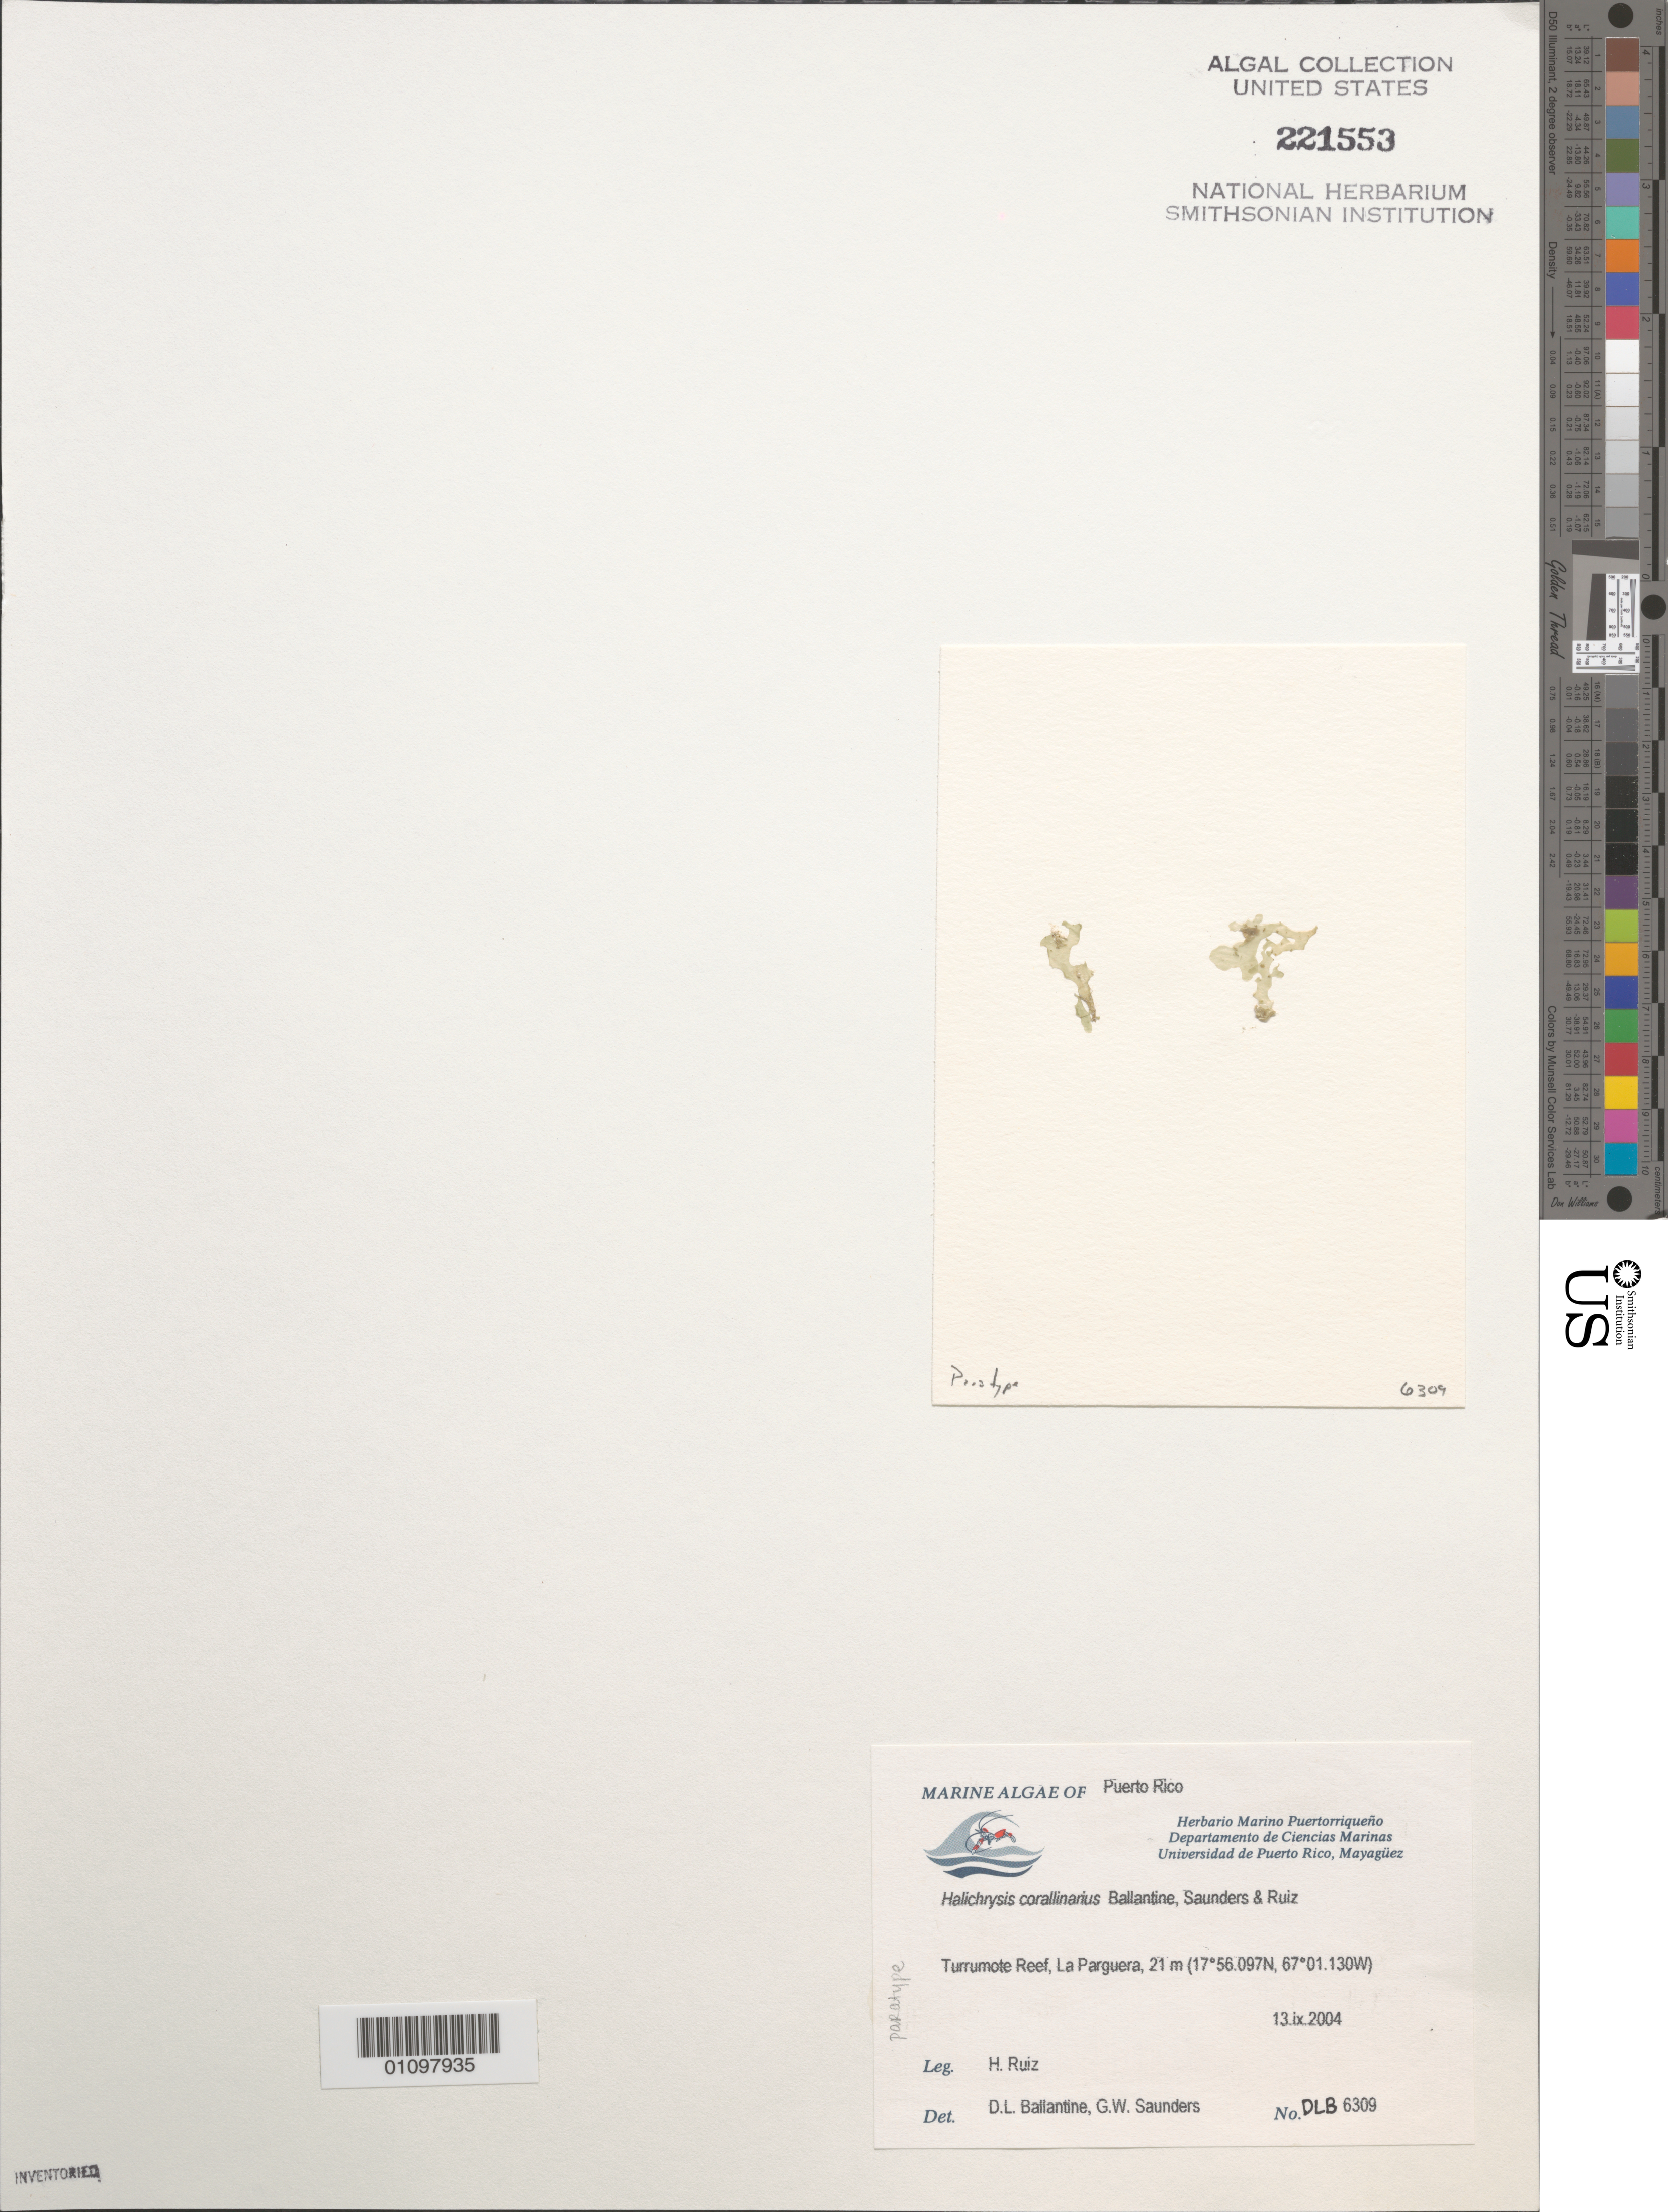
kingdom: Plantae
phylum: Rhodophyta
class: Florideophyceae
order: Rhodymeniales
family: Rhodymeniaceae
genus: Halichrysis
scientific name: Halichrysis corallinarius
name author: D.L. Ballant. et al.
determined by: Ballantine, D. L.; Saunders, G. W.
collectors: H. Ruiz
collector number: DLB 6309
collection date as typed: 13 Sep 2004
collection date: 2004-09-13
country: Puerto Rico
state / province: Lajas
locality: tumumote Reef, La Parguera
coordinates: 17 56.097'N, 67 01.130'W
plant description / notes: Paratype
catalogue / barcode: US 221553